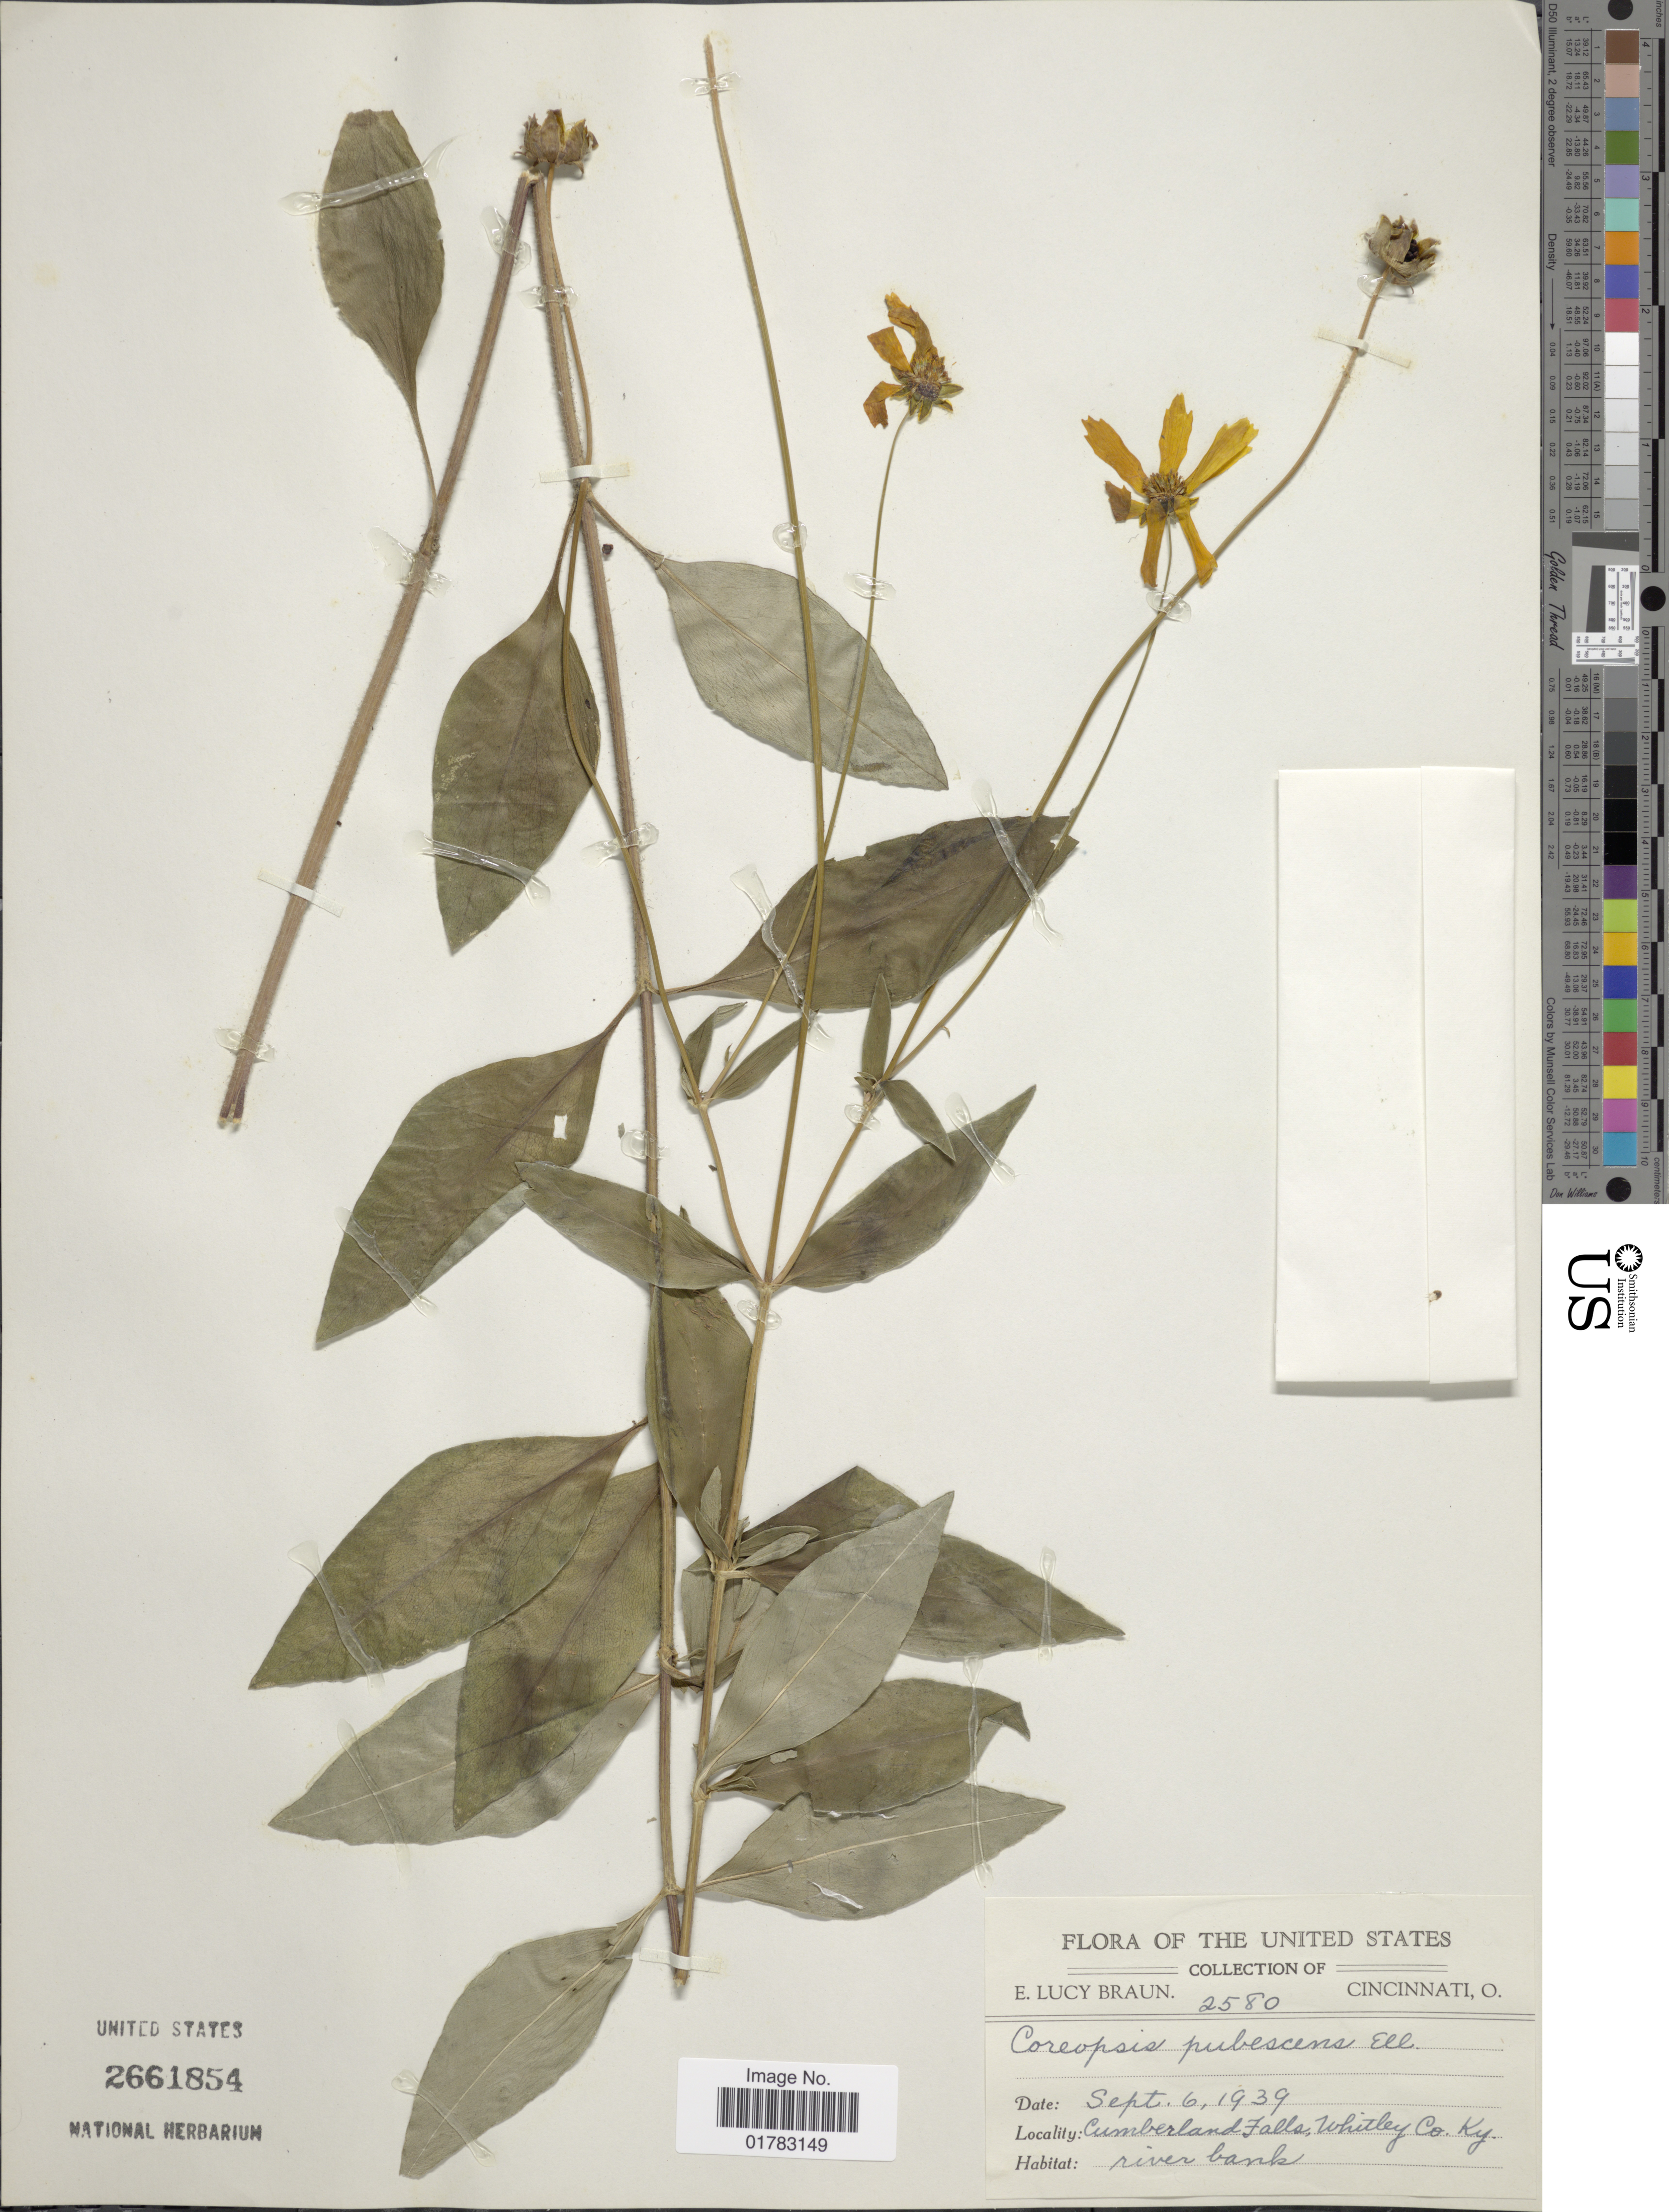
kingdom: Plantae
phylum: Tracheophyta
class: Magnoliopsida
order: Asterales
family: Asteraceae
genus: Coreopsis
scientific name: Coreopsis pubescens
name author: Elliott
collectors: E. L. Braun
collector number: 2580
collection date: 1939-09-06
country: United States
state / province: Kentucky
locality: Cumberland Falls, Whitley Co., river bank, Cincinnati, O.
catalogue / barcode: US 2661854